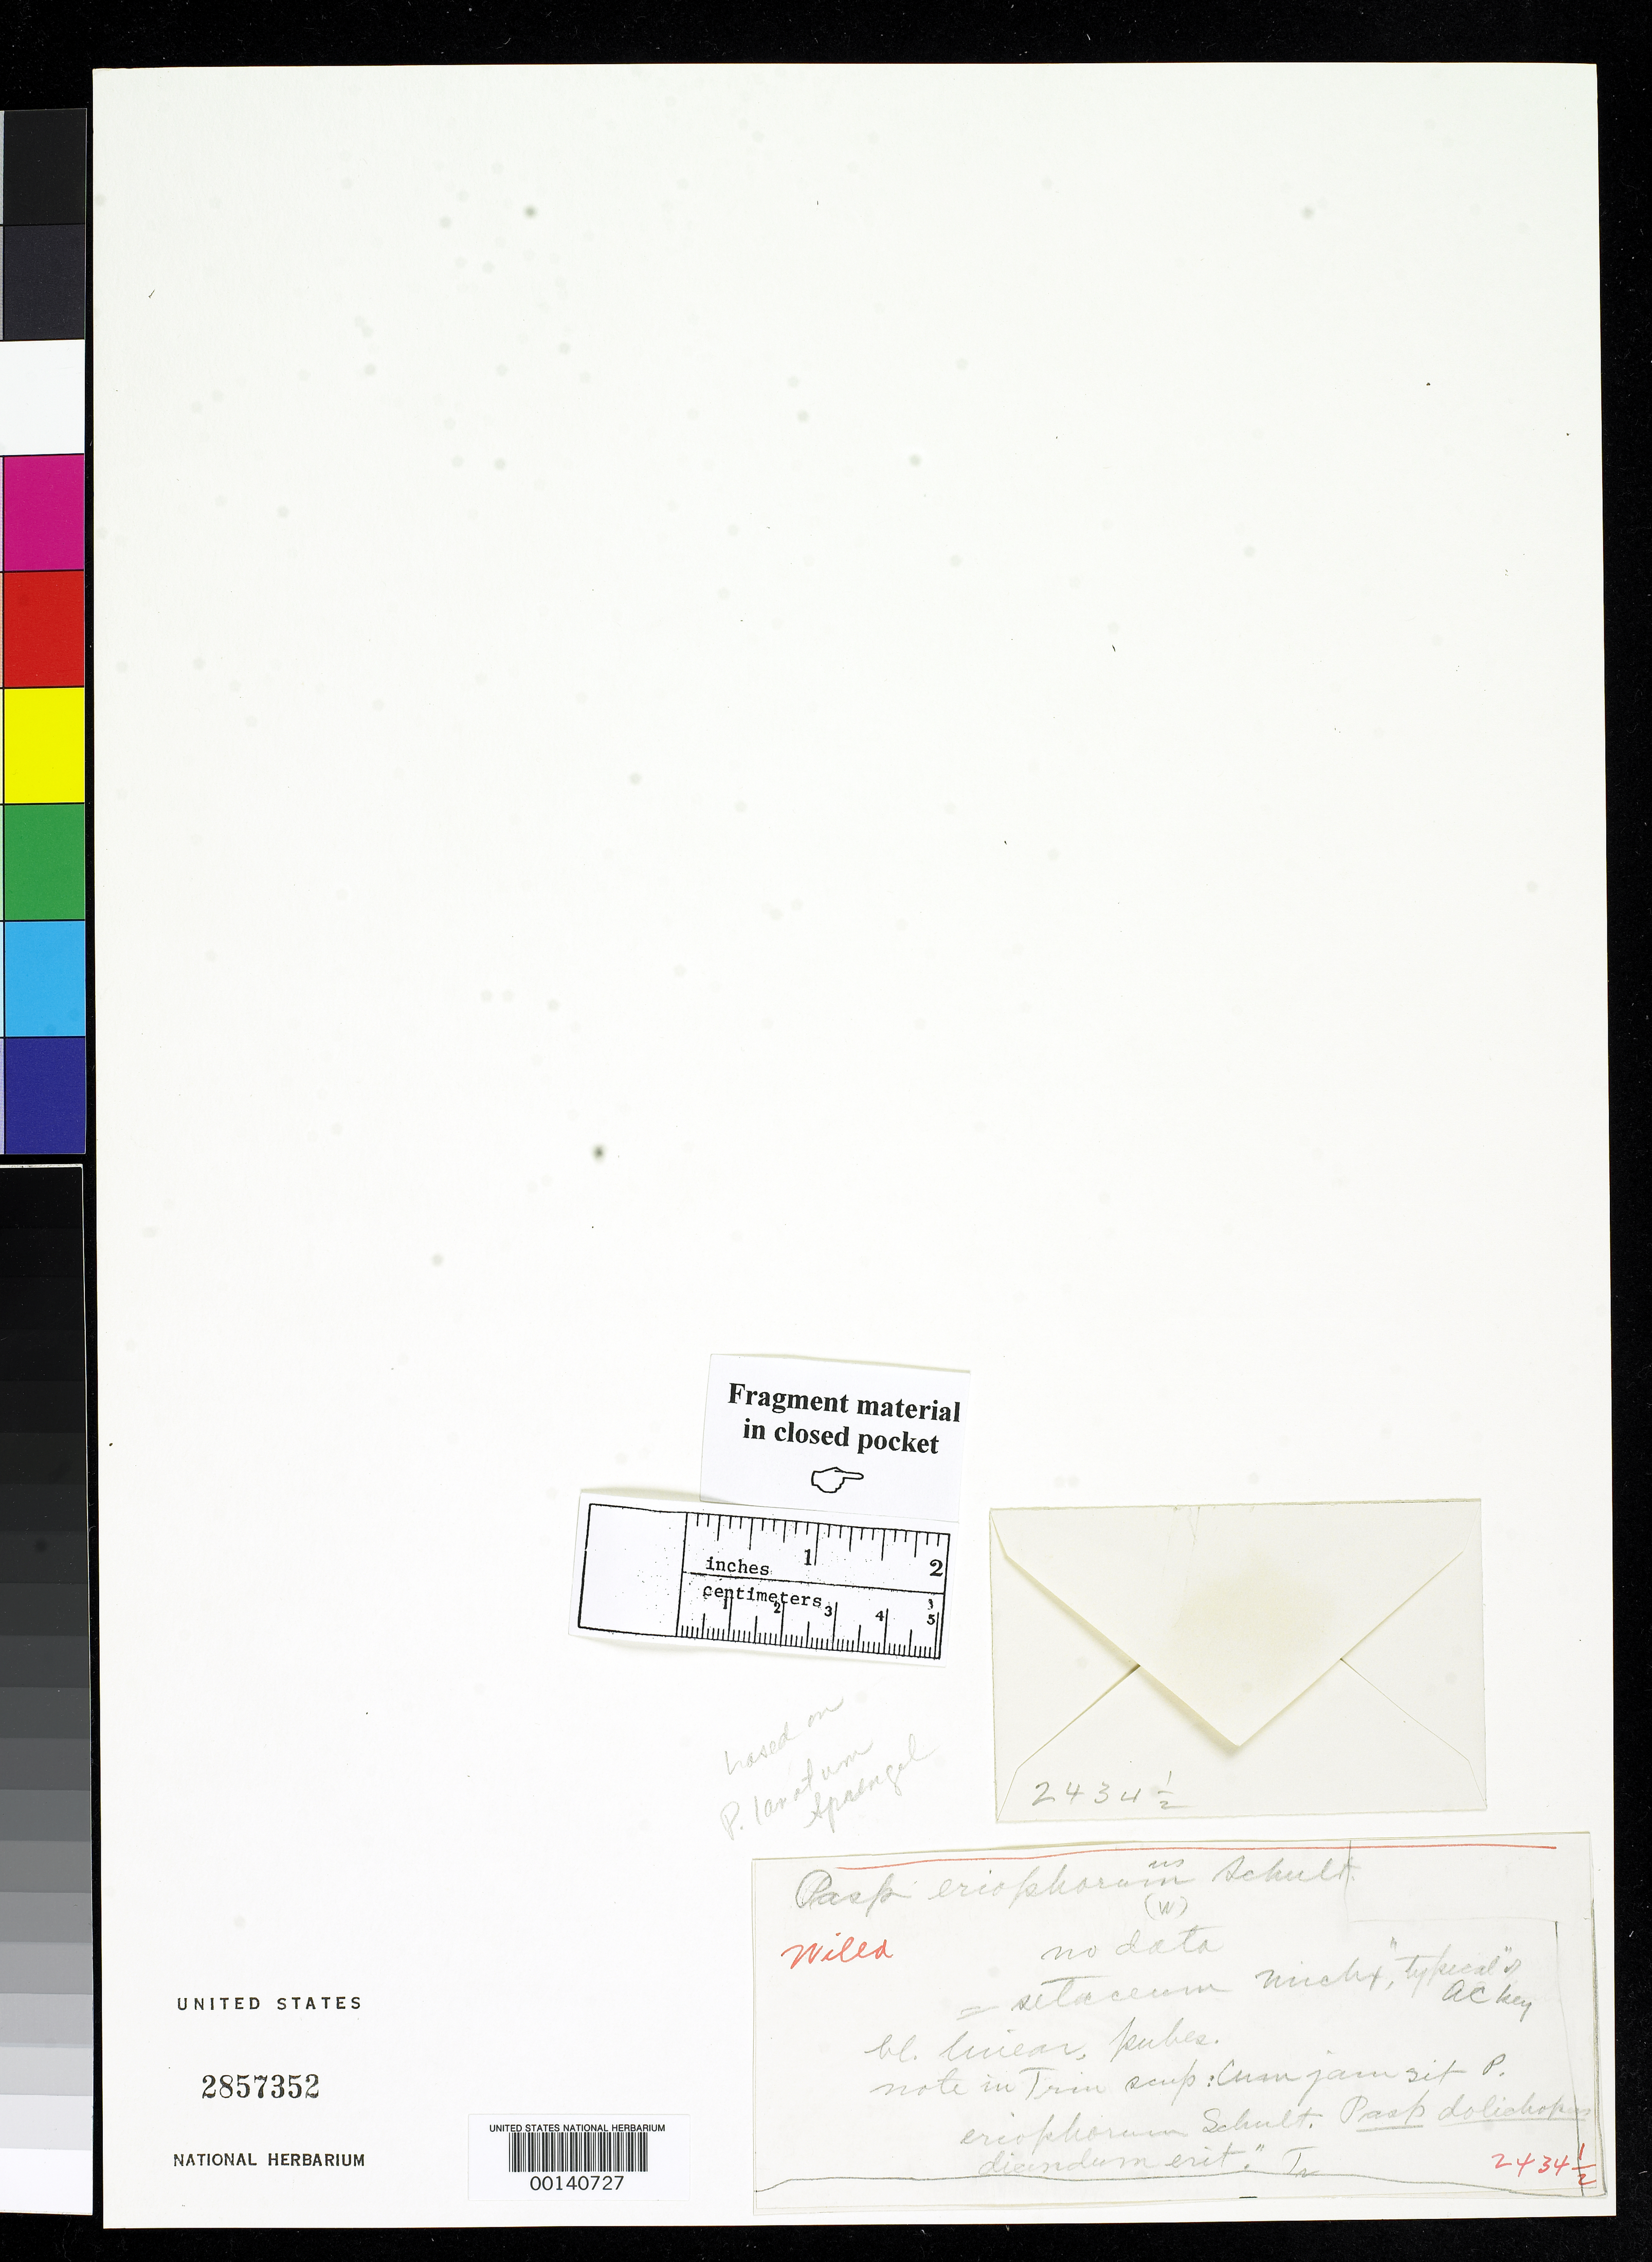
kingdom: Plantae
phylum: Tracheophyta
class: Liliopsida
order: Poales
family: Poaceae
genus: Paspalum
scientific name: Paspalum lanatum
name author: Spreng.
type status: Type Fragment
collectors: F. Sellow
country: Brazil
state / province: Rio Grande do Sul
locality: Rio Grande.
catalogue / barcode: US 2857352